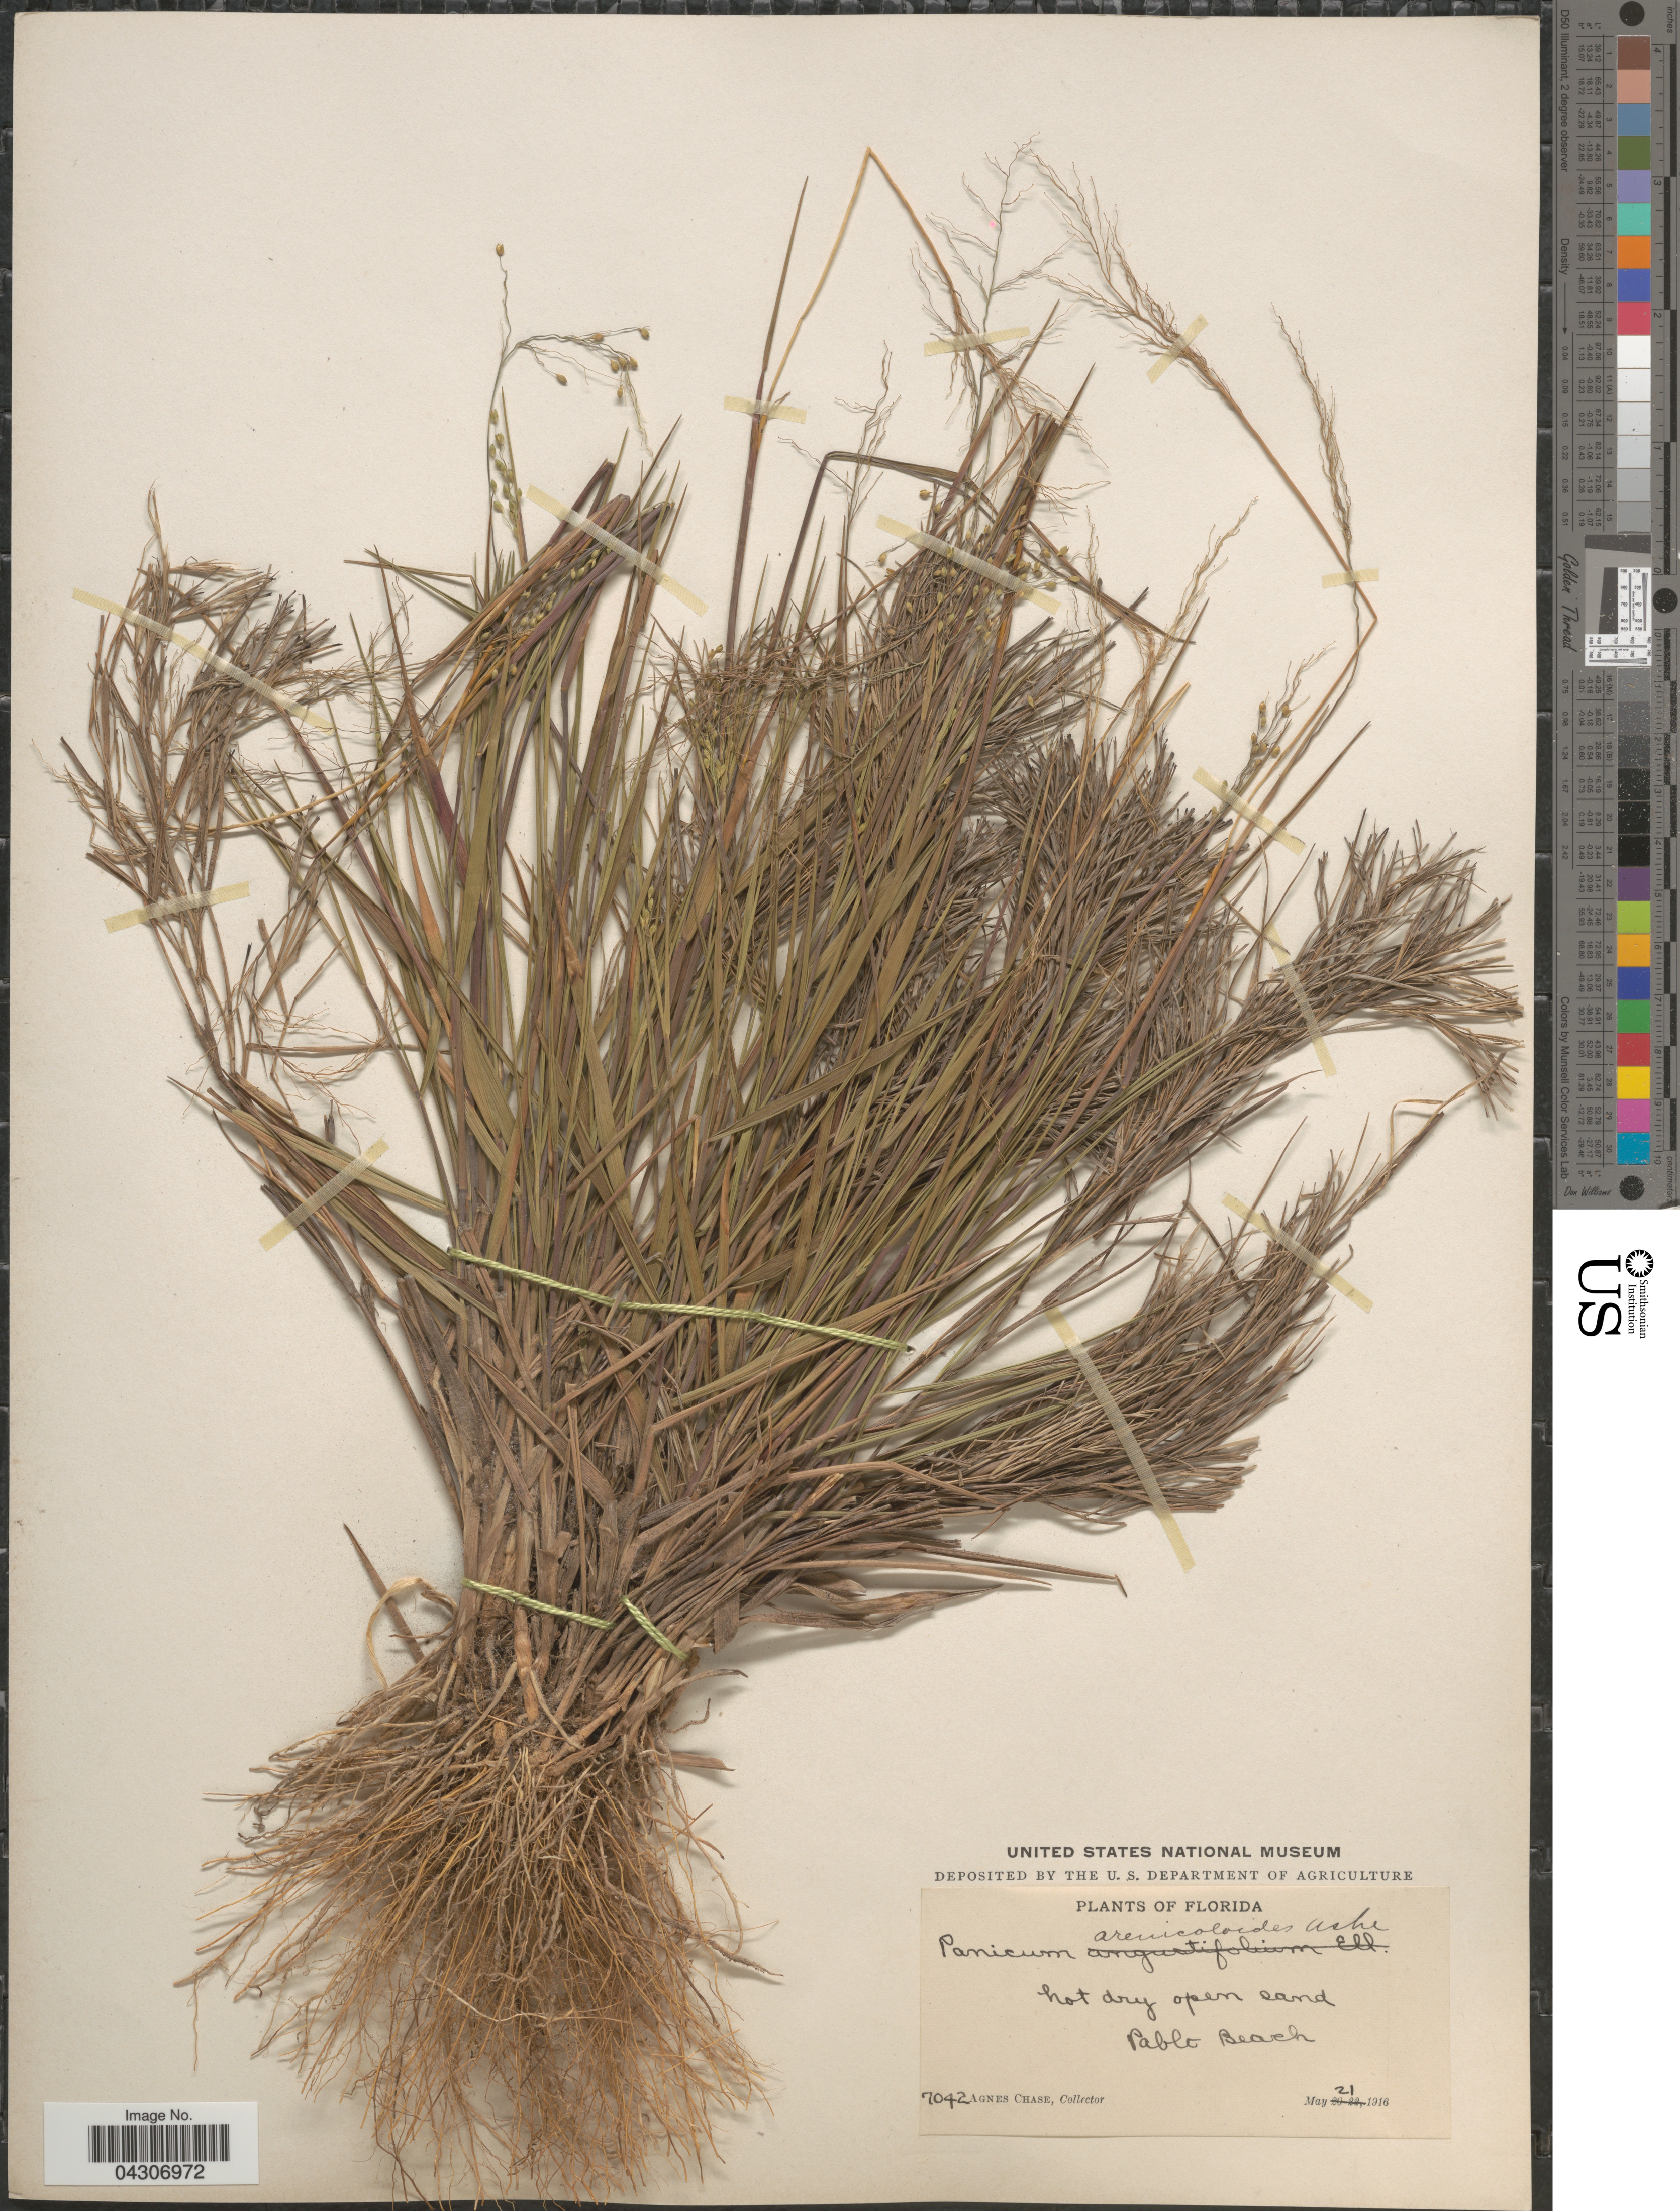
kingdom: Plantae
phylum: Tracheophyta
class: Liliopsida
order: Poales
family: Poaceae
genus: Dichanthelium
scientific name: Dichanthelium aciculare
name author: (Desv. ex Poir.) Gould & C.A. Clark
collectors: A. Chase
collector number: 7042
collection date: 1916-05-21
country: United States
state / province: Florida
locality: Pablo Beach.